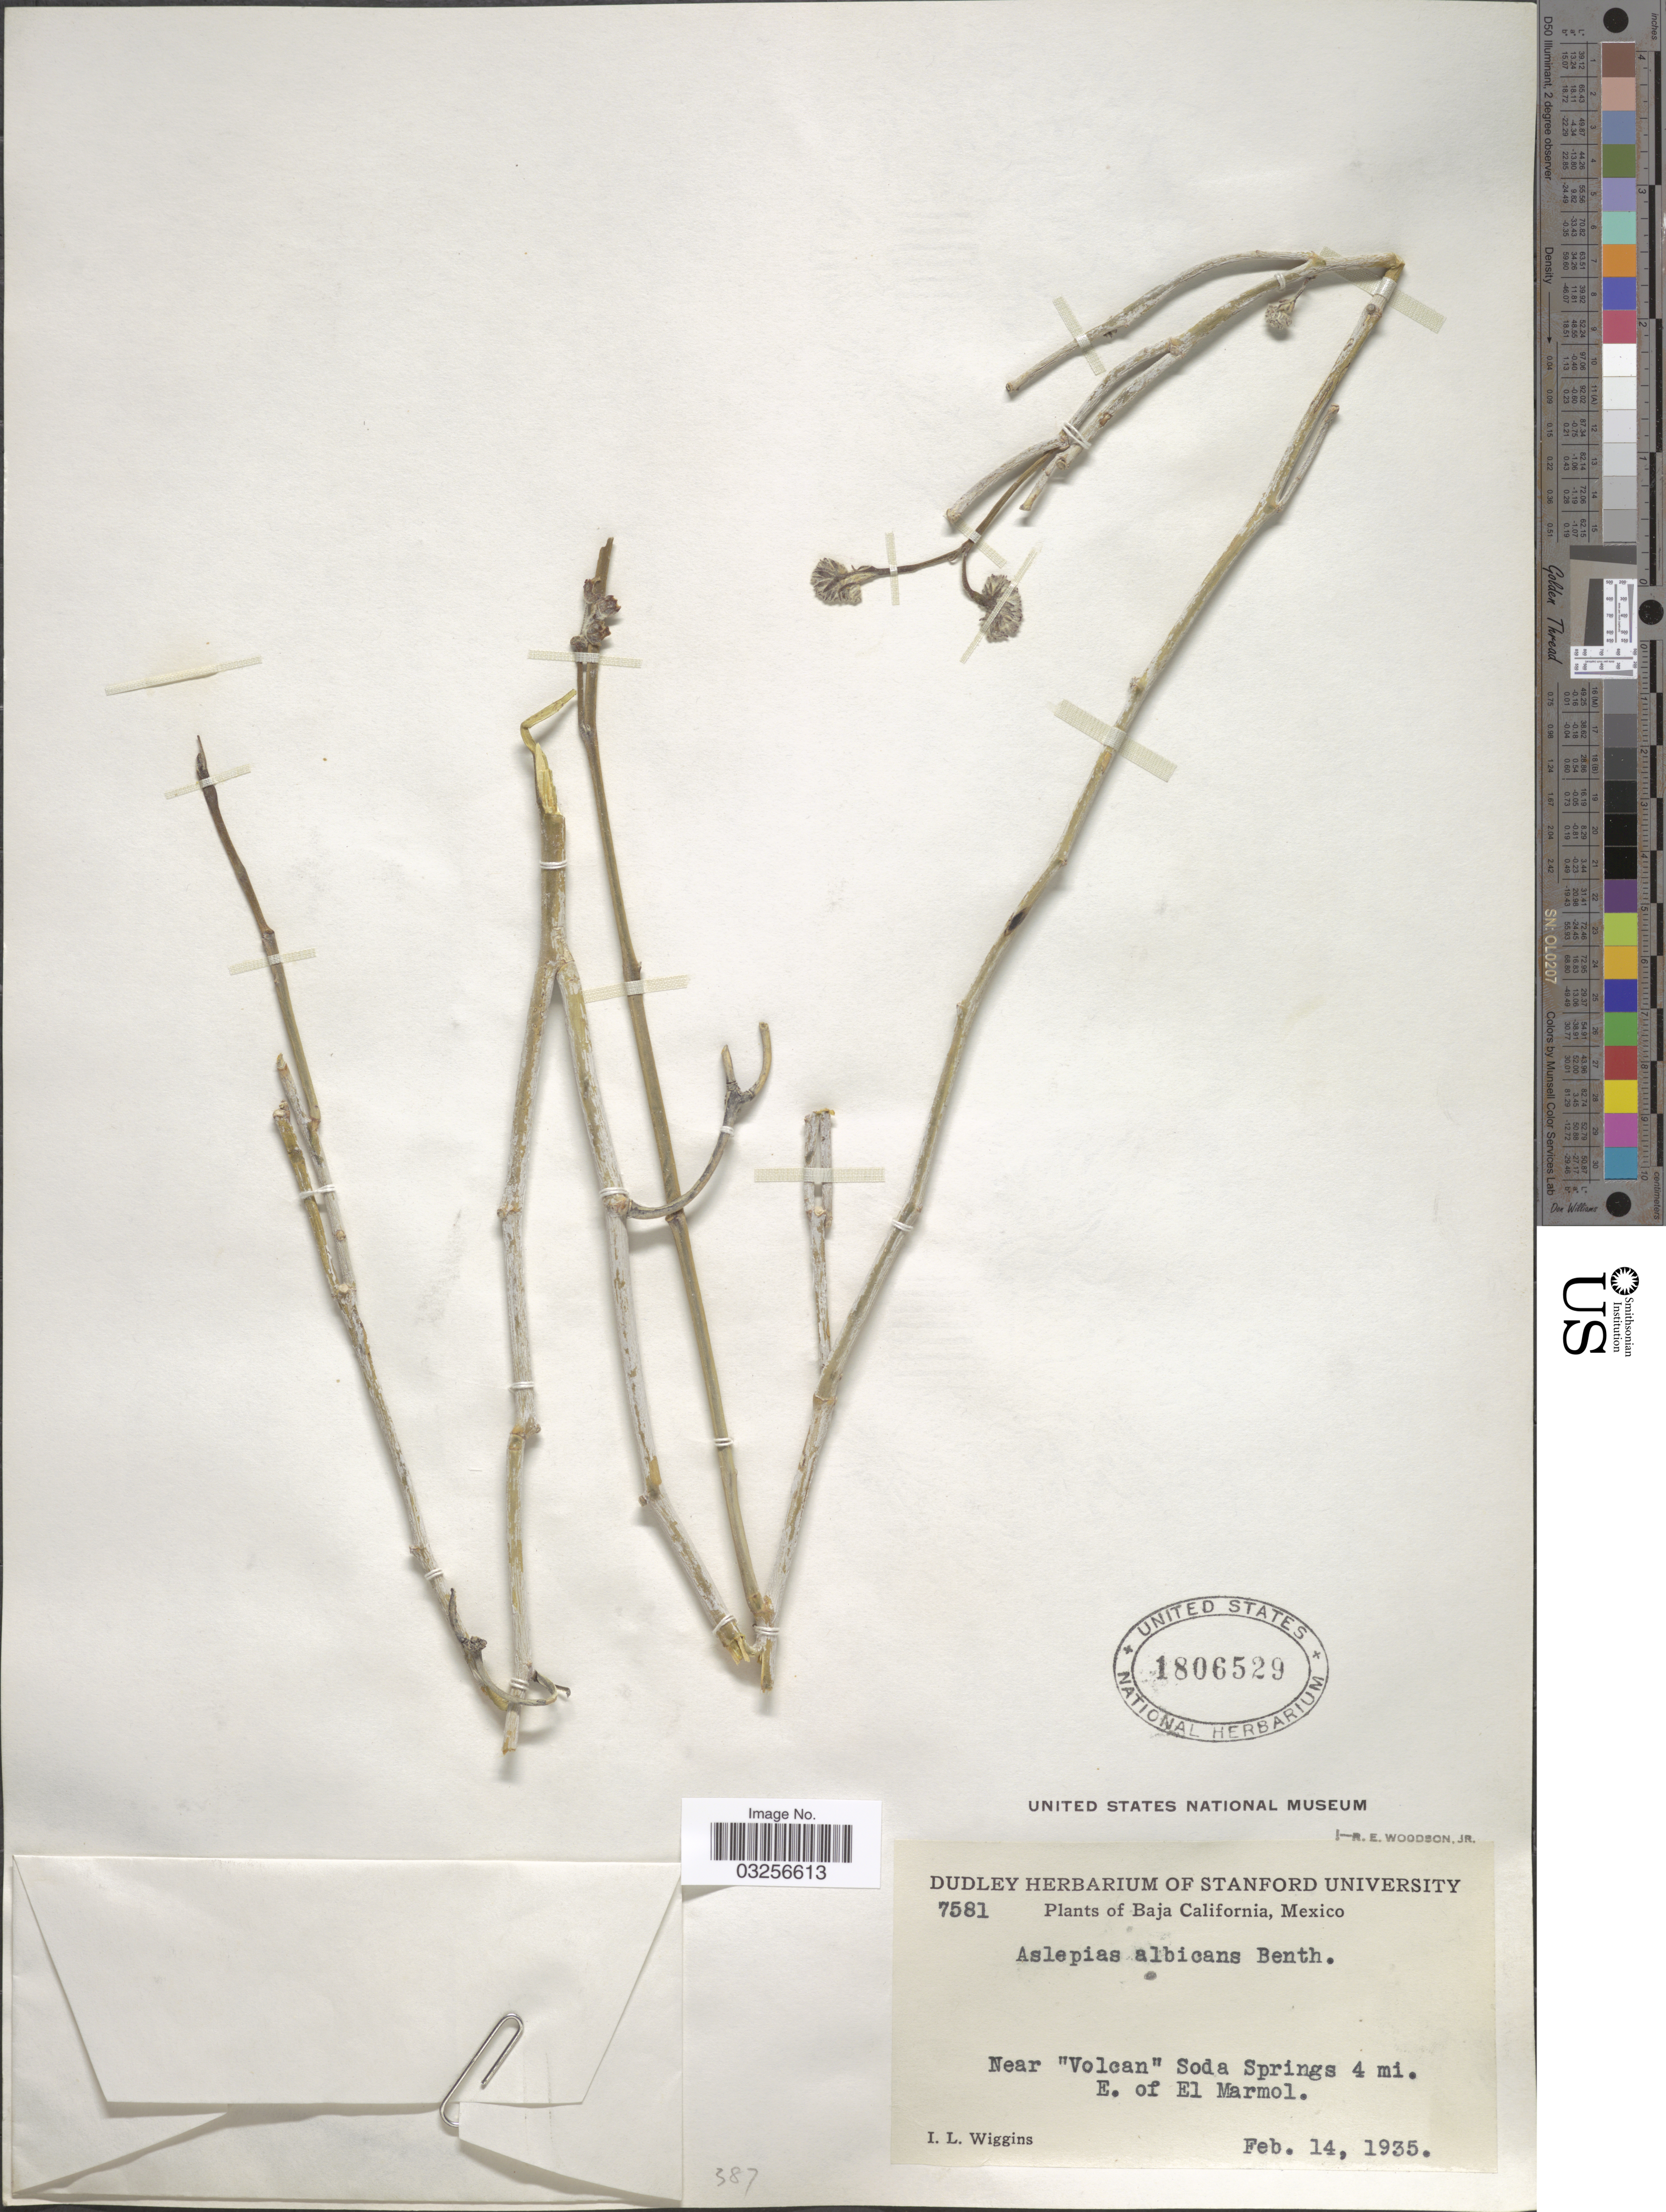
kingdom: Plantae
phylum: Tracheophyta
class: Magnoliopsida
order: Gentianales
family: Apocynaceae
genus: Asclepias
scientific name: Asclepias albicans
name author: S. Watson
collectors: I. L. Wiggins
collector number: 7581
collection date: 1935-02-14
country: Mexico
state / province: Baja California Norte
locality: Near "Volcan" Soda Springs 4 mi. E. of El Marmol.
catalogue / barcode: US 1806529